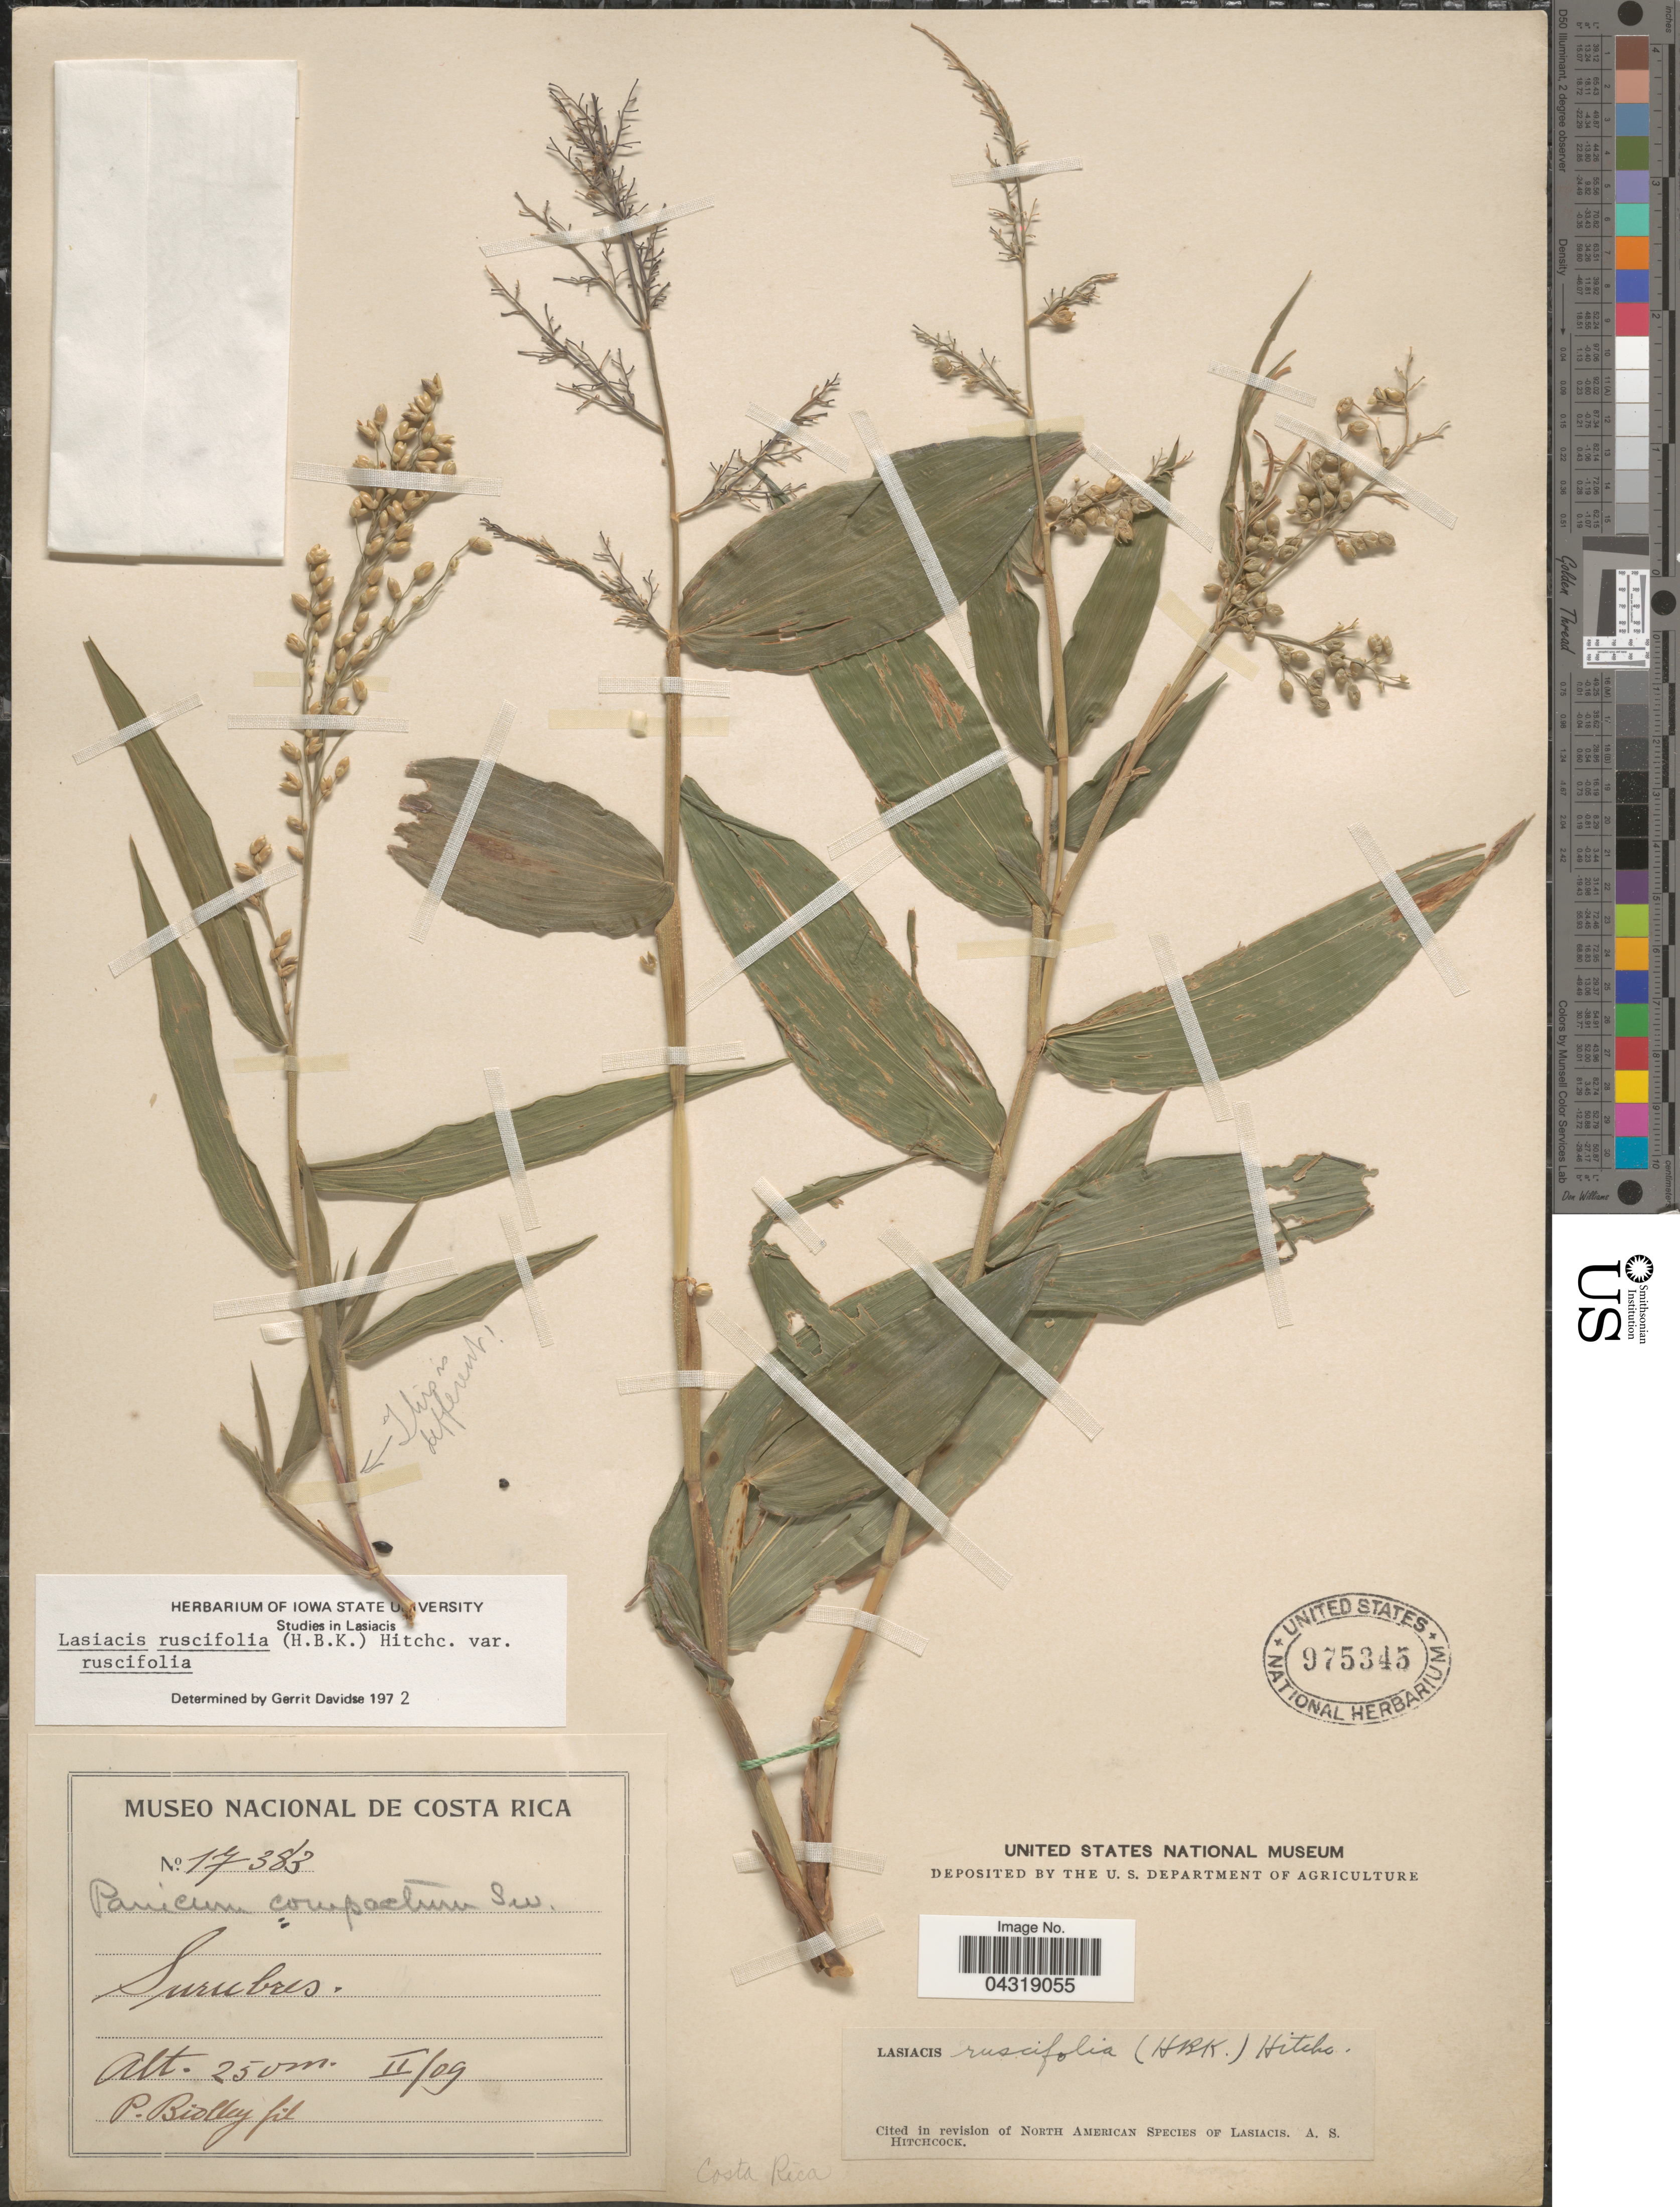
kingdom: Plantae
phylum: Tracheophyta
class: Liliopsida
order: Poales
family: Poaceae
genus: Lasiacis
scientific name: Lasiacis ruscifolia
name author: (Kunth) Hitchc.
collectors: P. Biolley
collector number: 17383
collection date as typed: Transcribed d/m/y: /2/9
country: Costa Rica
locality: Surubres.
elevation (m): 250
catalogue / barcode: US 975345